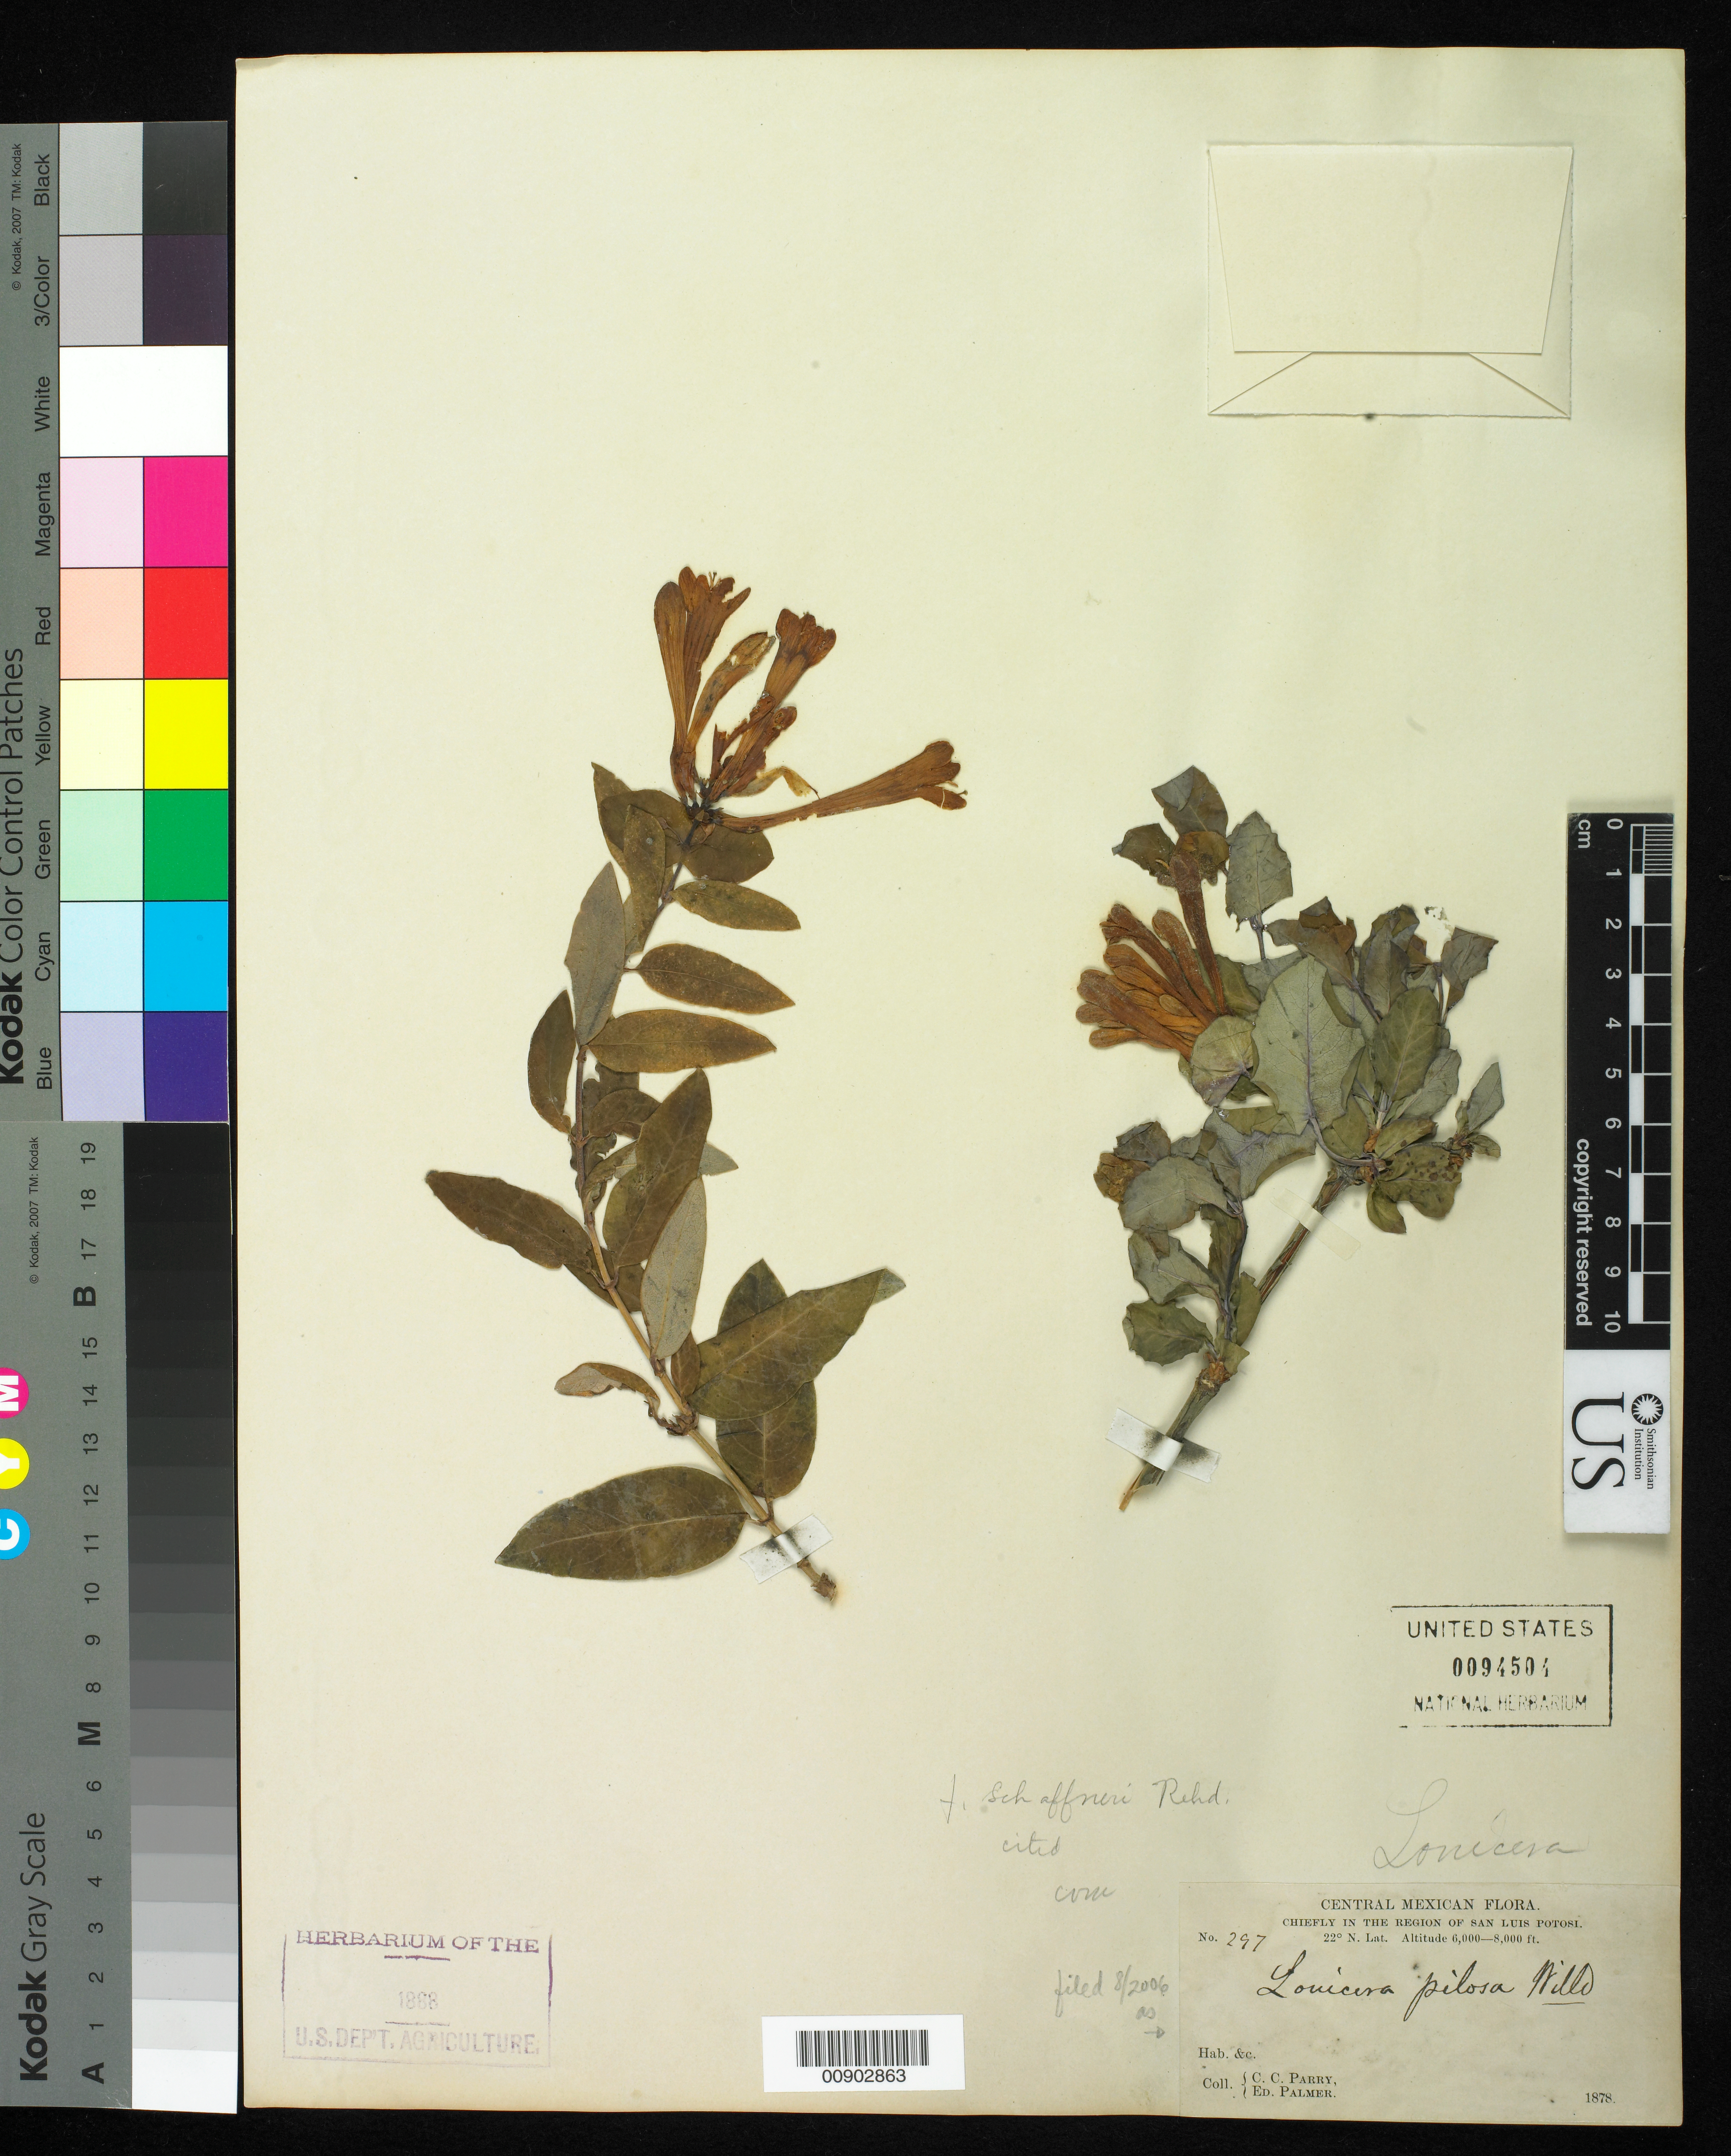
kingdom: Plantae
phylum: Tracheophyta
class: Magnoliopsida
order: Dipsacales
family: Caprifoliaceae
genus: Lonicera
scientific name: Lonicera pilosa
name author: Willd. ex Kunth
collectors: C. C. Parry & E. Palmer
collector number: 297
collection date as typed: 1878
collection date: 1878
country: Mexico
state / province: San Luis Potosí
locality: Chiefly in the region of San Luis Potosí.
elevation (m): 1829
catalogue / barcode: US 94504